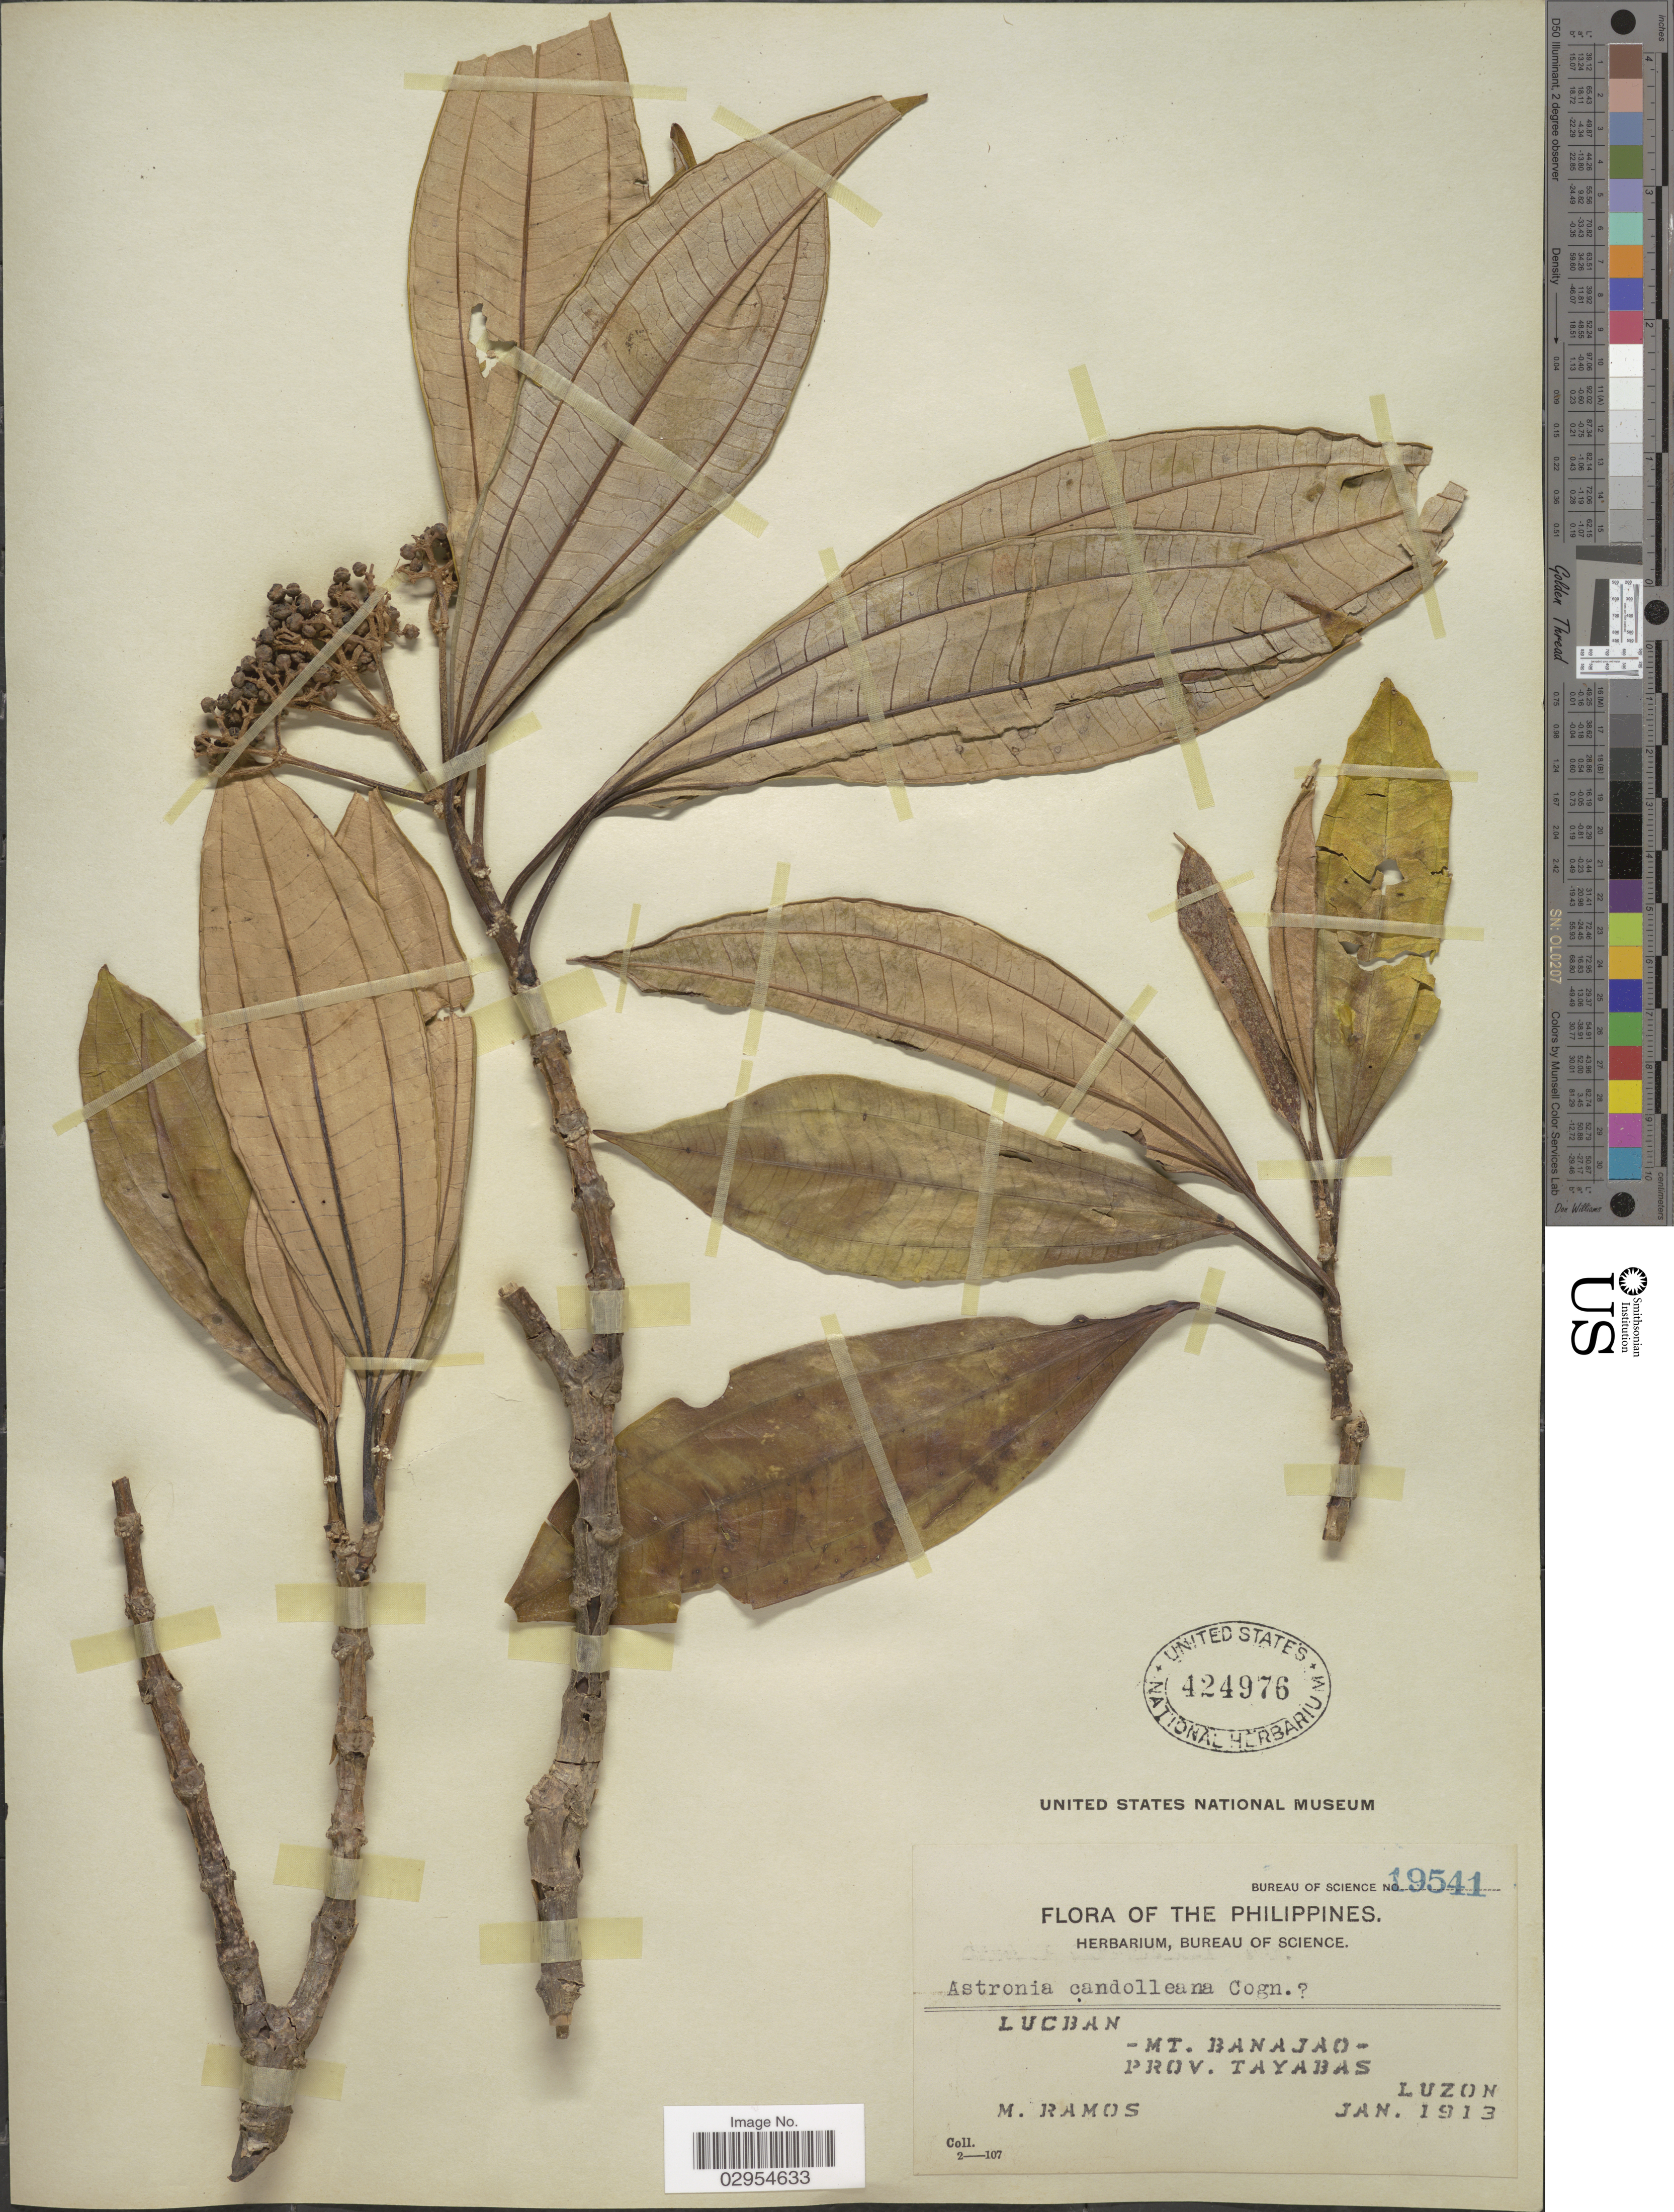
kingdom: Plantae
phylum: Tracheophyta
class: Magnoliopsida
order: Myrtales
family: Melastomataceae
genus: Astronia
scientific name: Astronia candolleana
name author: Cogn.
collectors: M. Ramos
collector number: Bureau of Science 19541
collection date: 1913-01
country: Philippines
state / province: Calabarzon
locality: Lucban. -Mt. Banajao- Prov. Tayabas. Luzon.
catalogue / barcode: US 424976